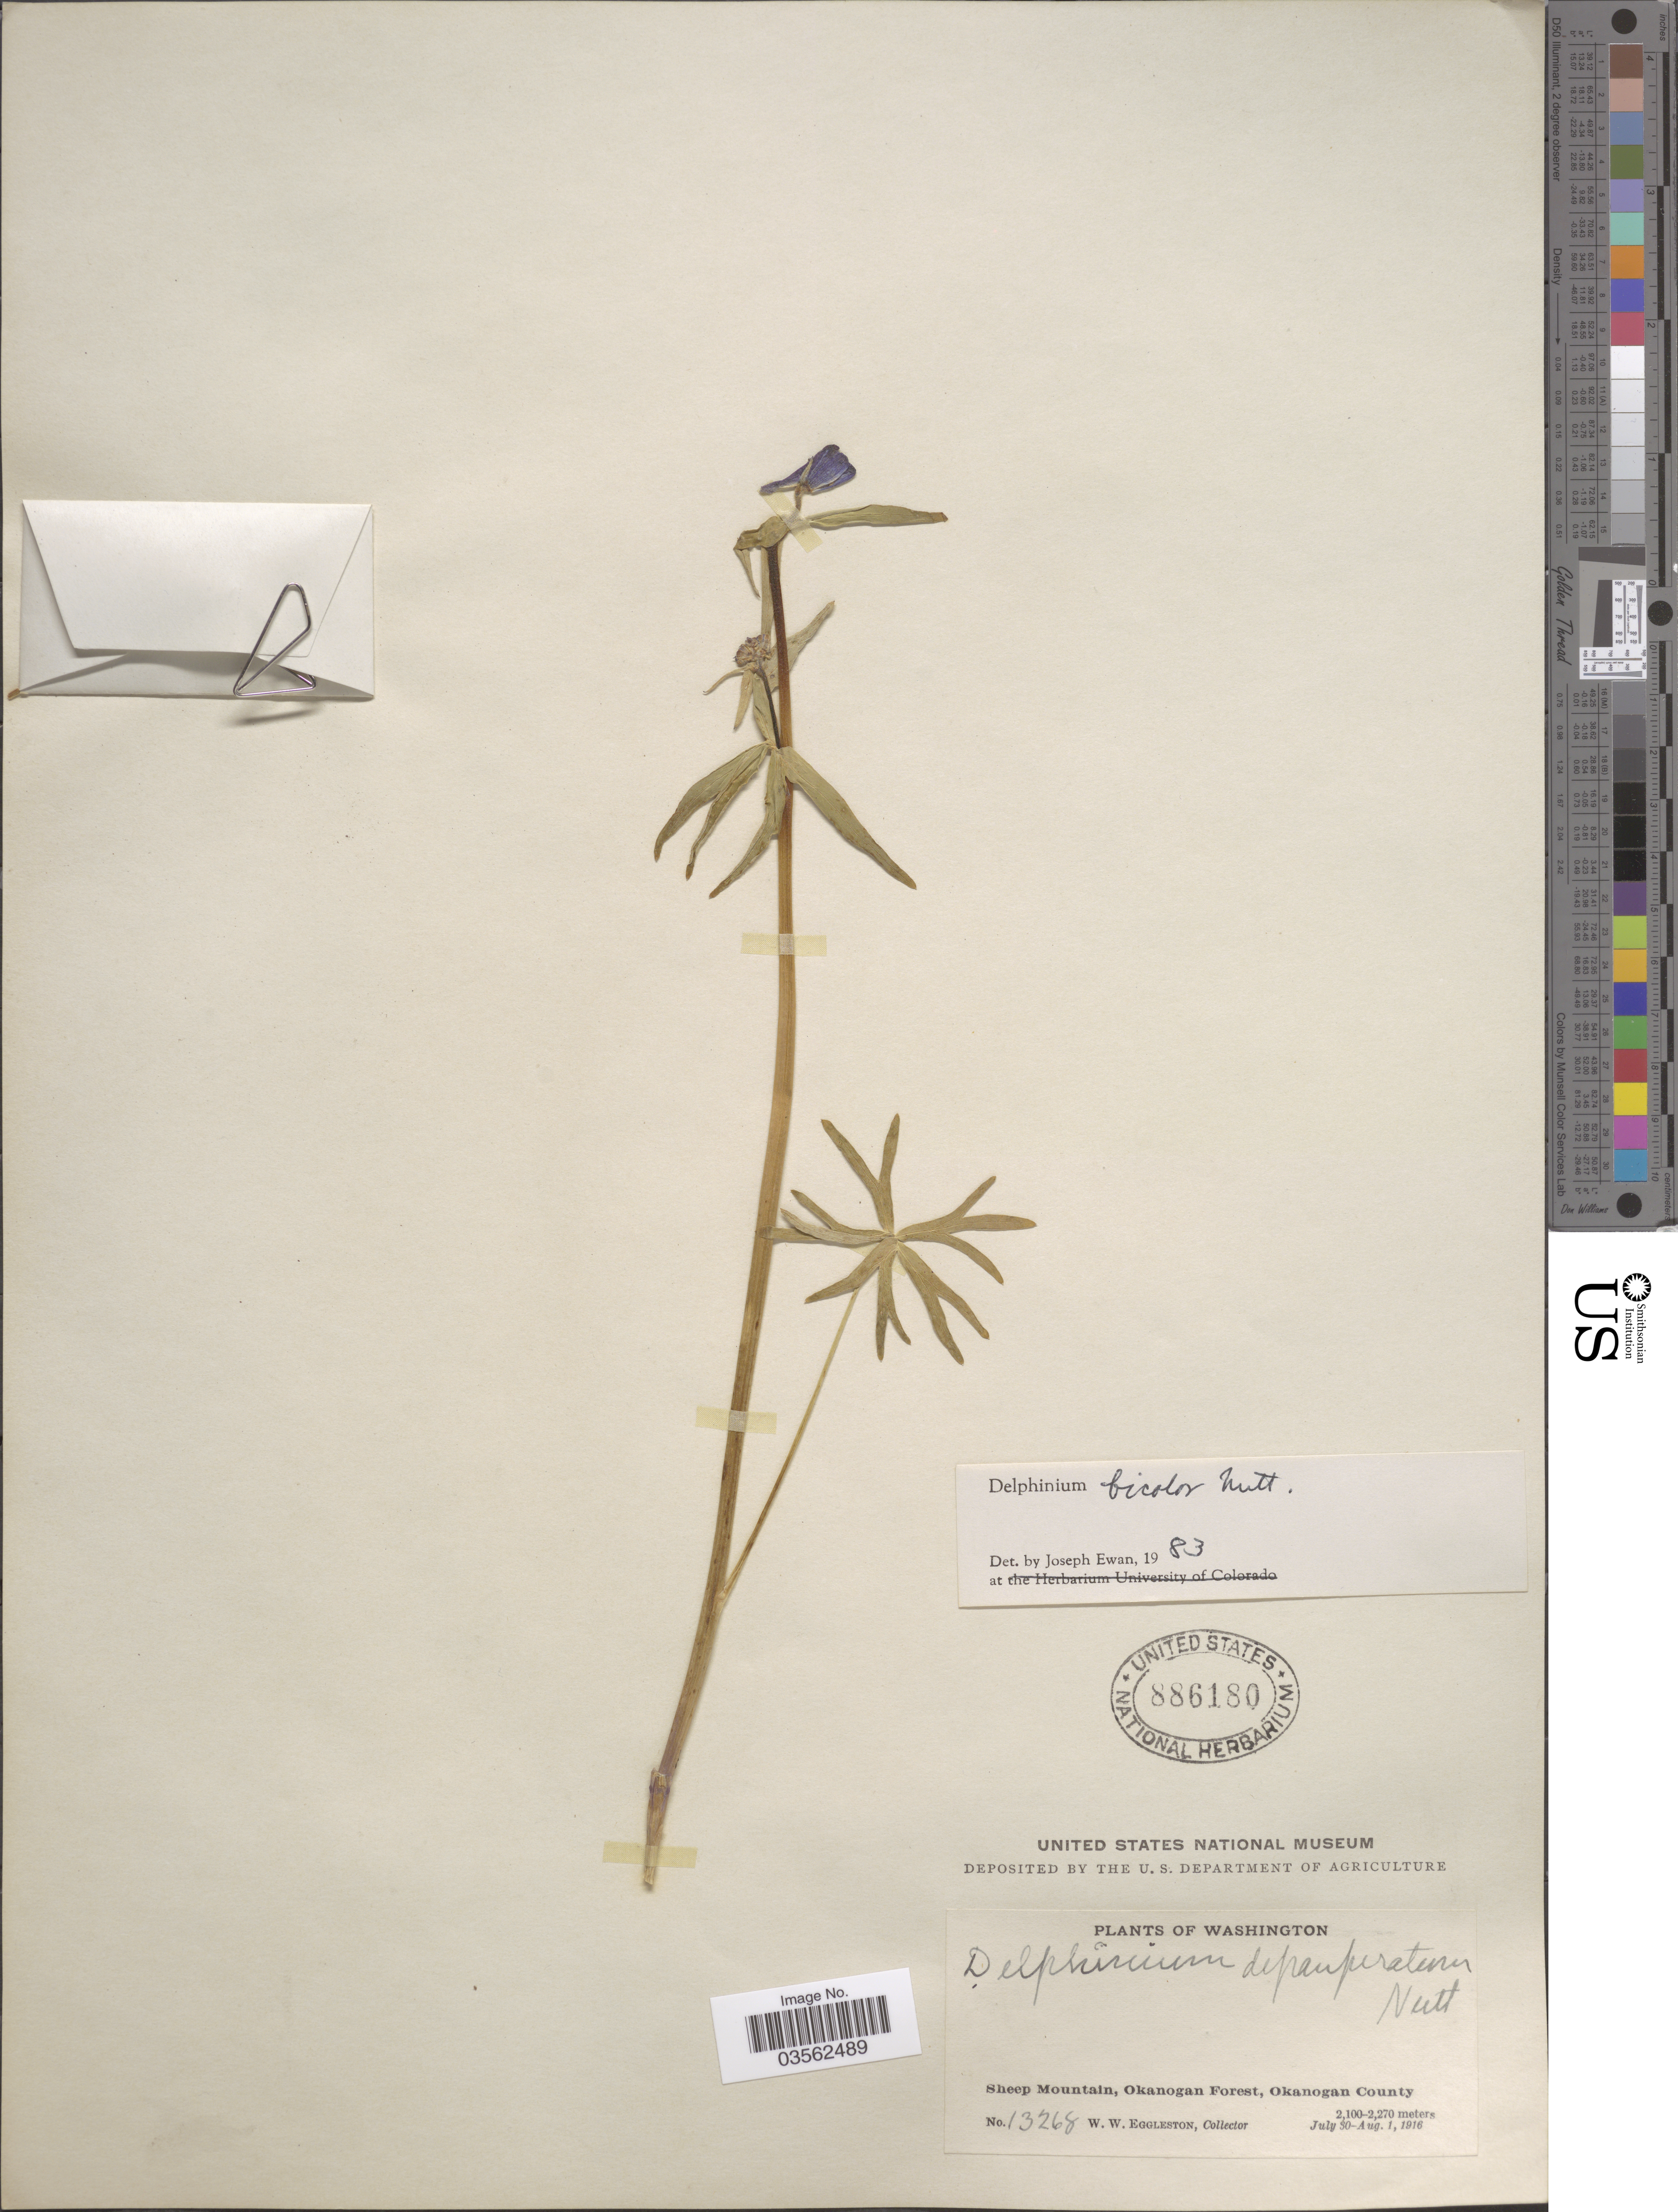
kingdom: Plantae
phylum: Tracheophyta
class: Magnoliopsida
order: Ranunculales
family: Ranunculaceae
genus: Delphinium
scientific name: Delphinium bicolor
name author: Nutt.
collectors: W. W. Eggleston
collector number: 13268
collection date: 1916-07-30/1916-08-01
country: United States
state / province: Washington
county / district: Okanogan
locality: Sheep Mountain, Okanogan Forest, Okanogan County.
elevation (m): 2100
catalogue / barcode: US 886180